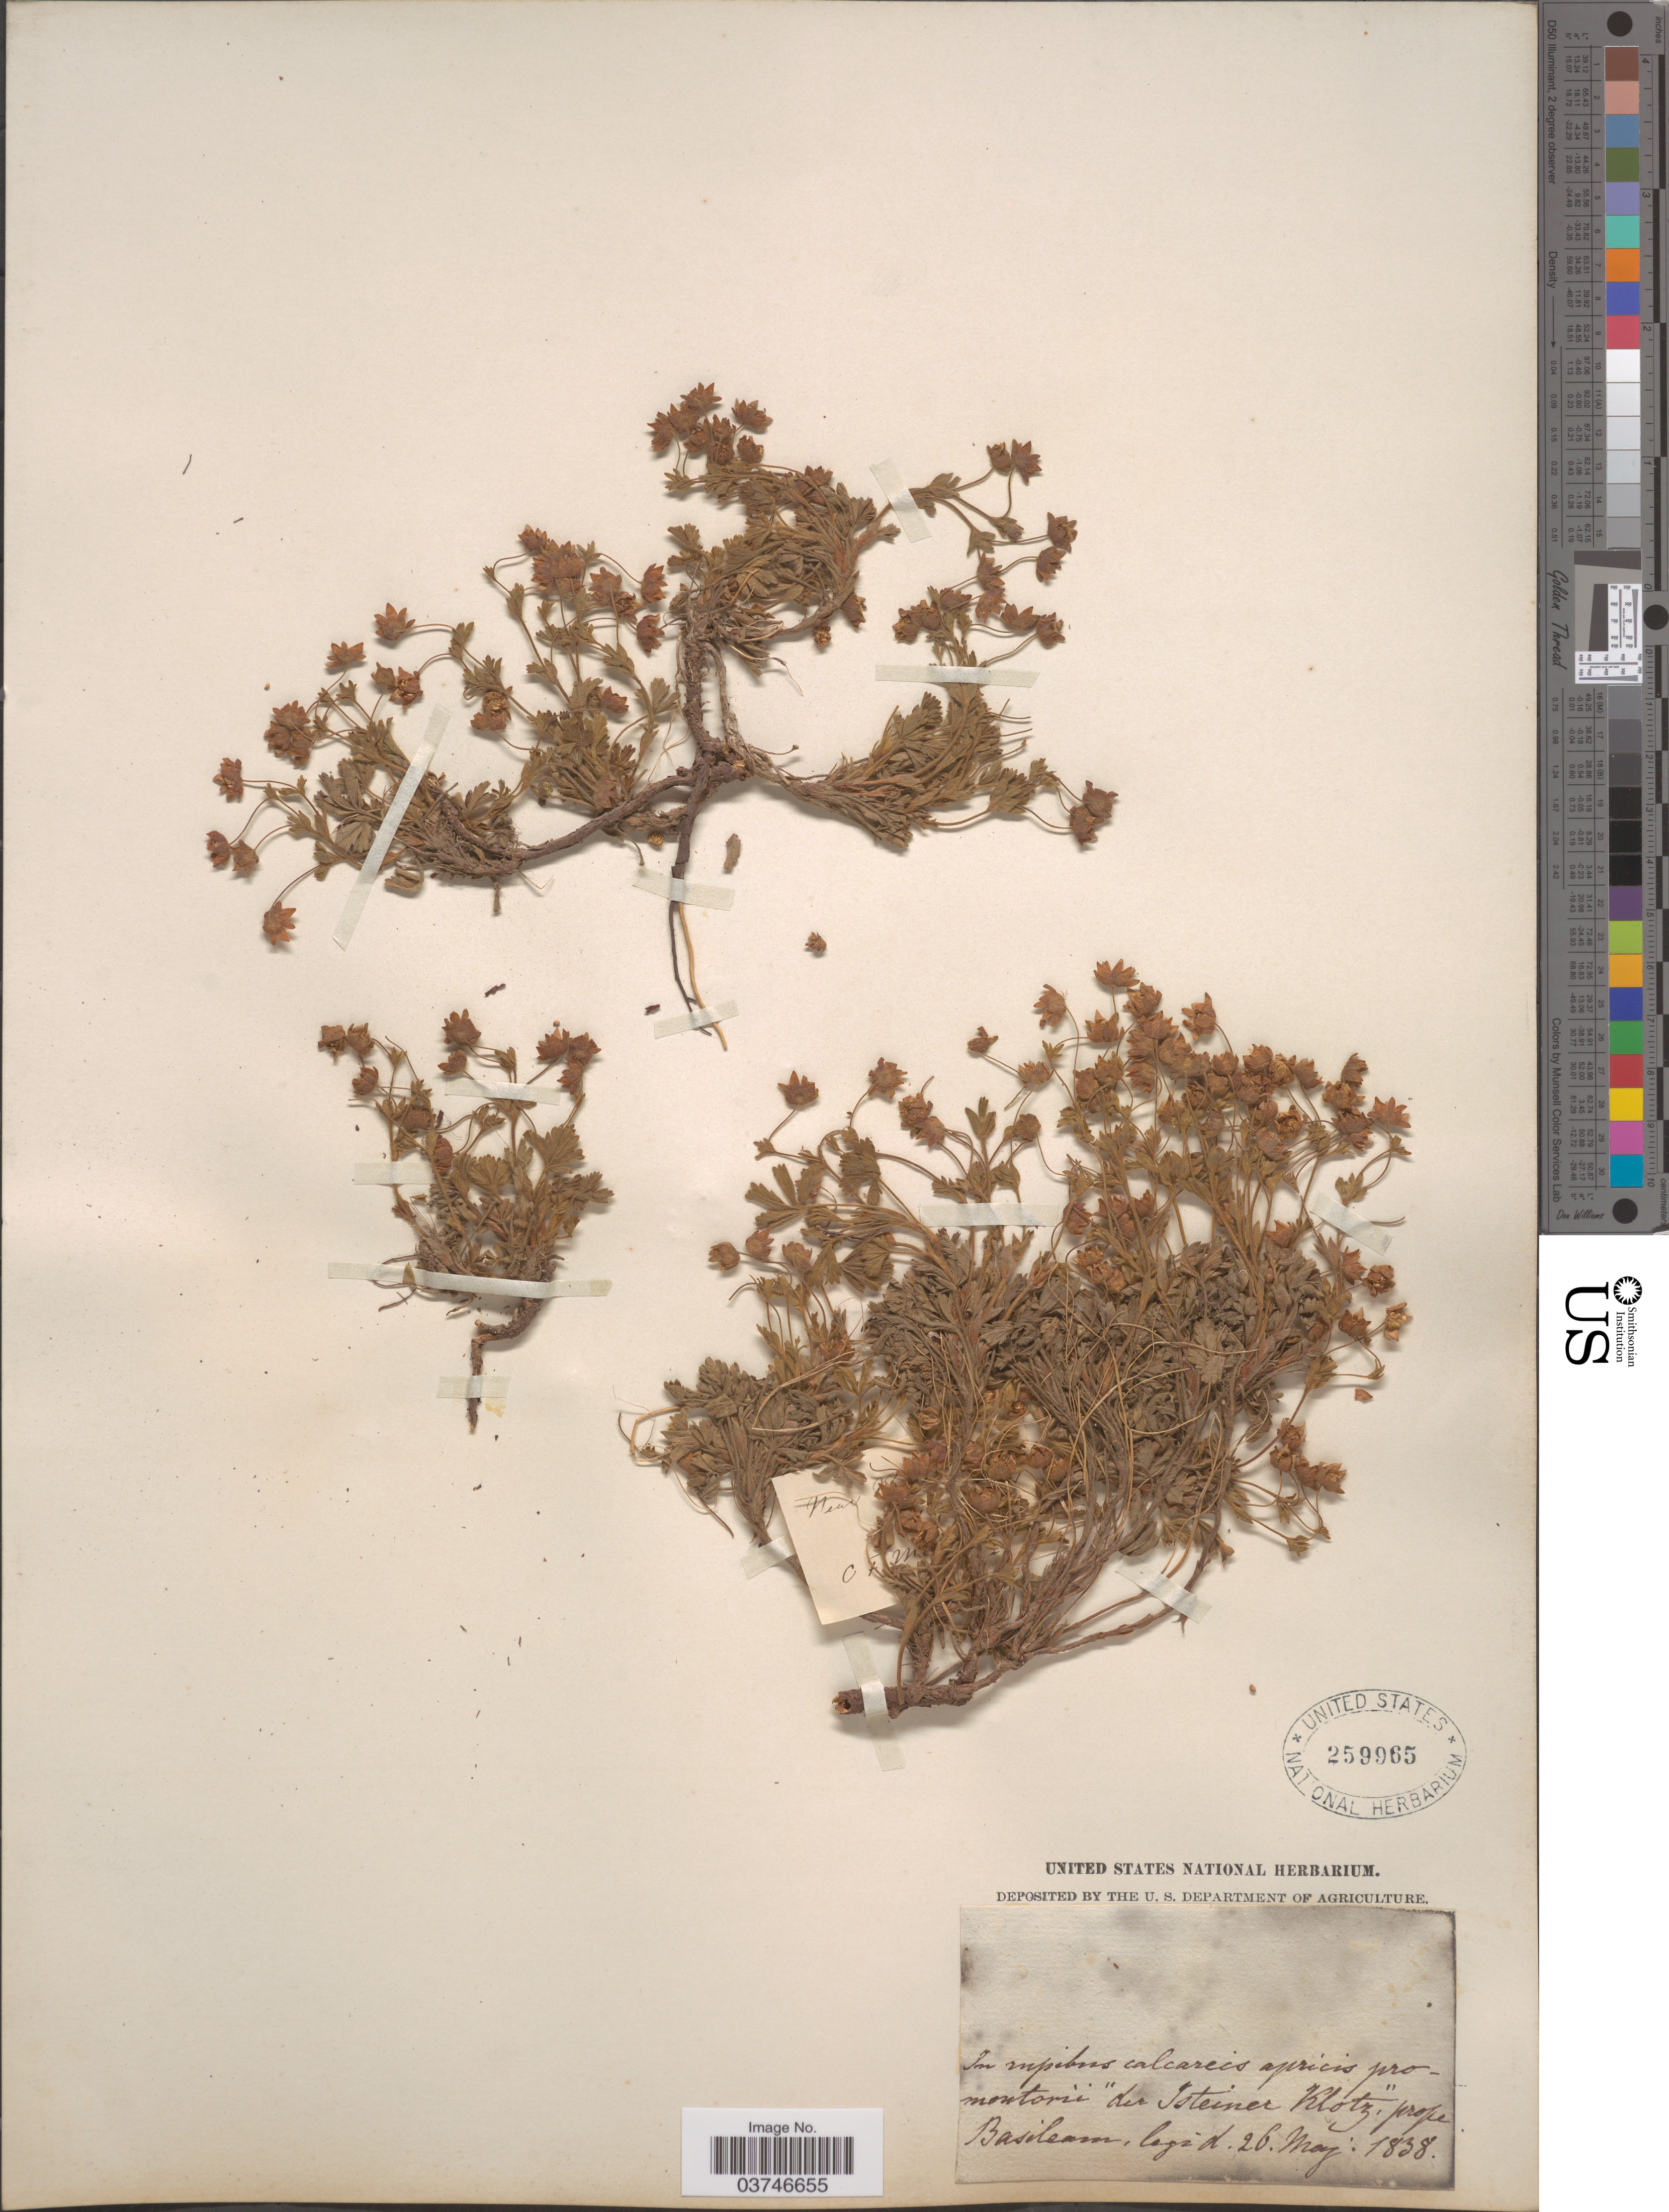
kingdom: Plantae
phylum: Tracheophyta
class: Magnoliopsida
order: Rosales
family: Rosaceae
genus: Sibbaldia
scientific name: Sibbaldia procumbens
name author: L.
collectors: ex herb. United States National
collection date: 1838-05-26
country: Switzerland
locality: In rupibus calcareis apricis promontorii "der Isteiner Klotz," prope Basileam.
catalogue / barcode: US 259965